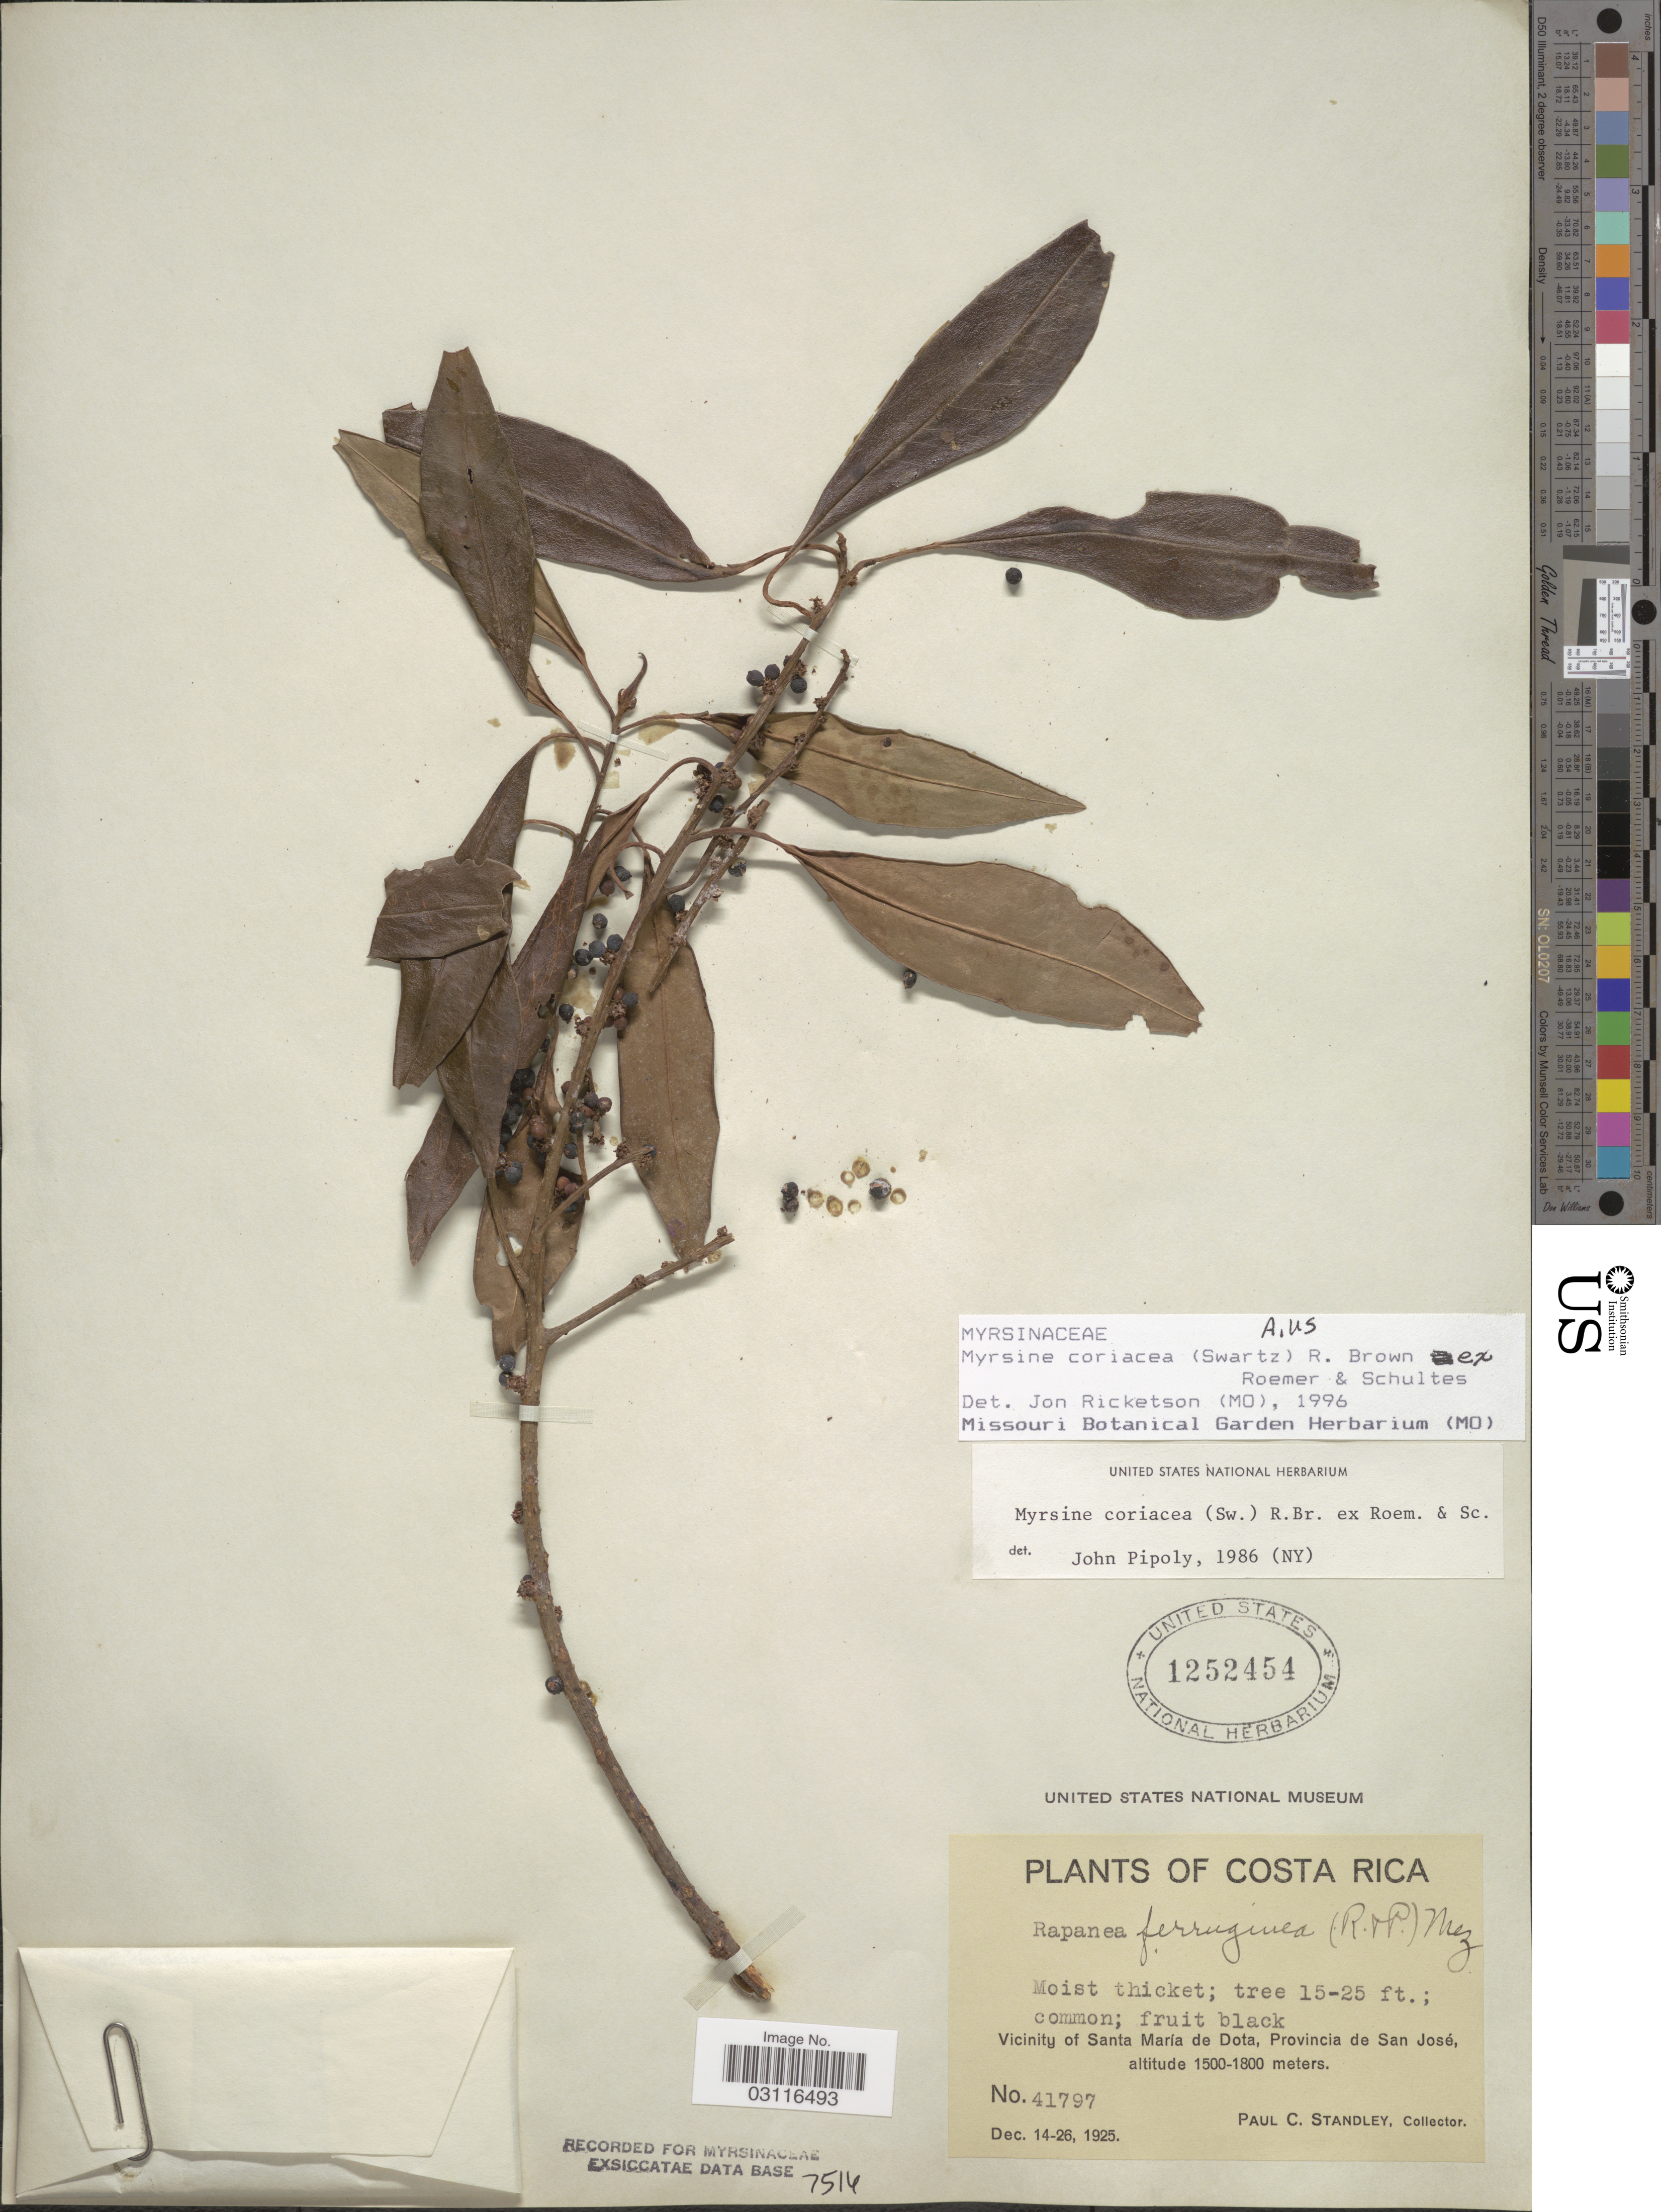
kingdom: Plantae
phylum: Tracheophyta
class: Magnoliopsida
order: Ericales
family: Primulaceae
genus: Myrsine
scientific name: Myrsine coriacea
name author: (Sw.) R. Br. ex Roem. & Schult.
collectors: P. C. Standley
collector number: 41797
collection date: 1925-12-14/1925-12-26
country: Costa Rica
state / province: San José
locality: Vicinity of Santa María de Dota.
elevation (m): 1500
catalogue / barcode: US 1252454